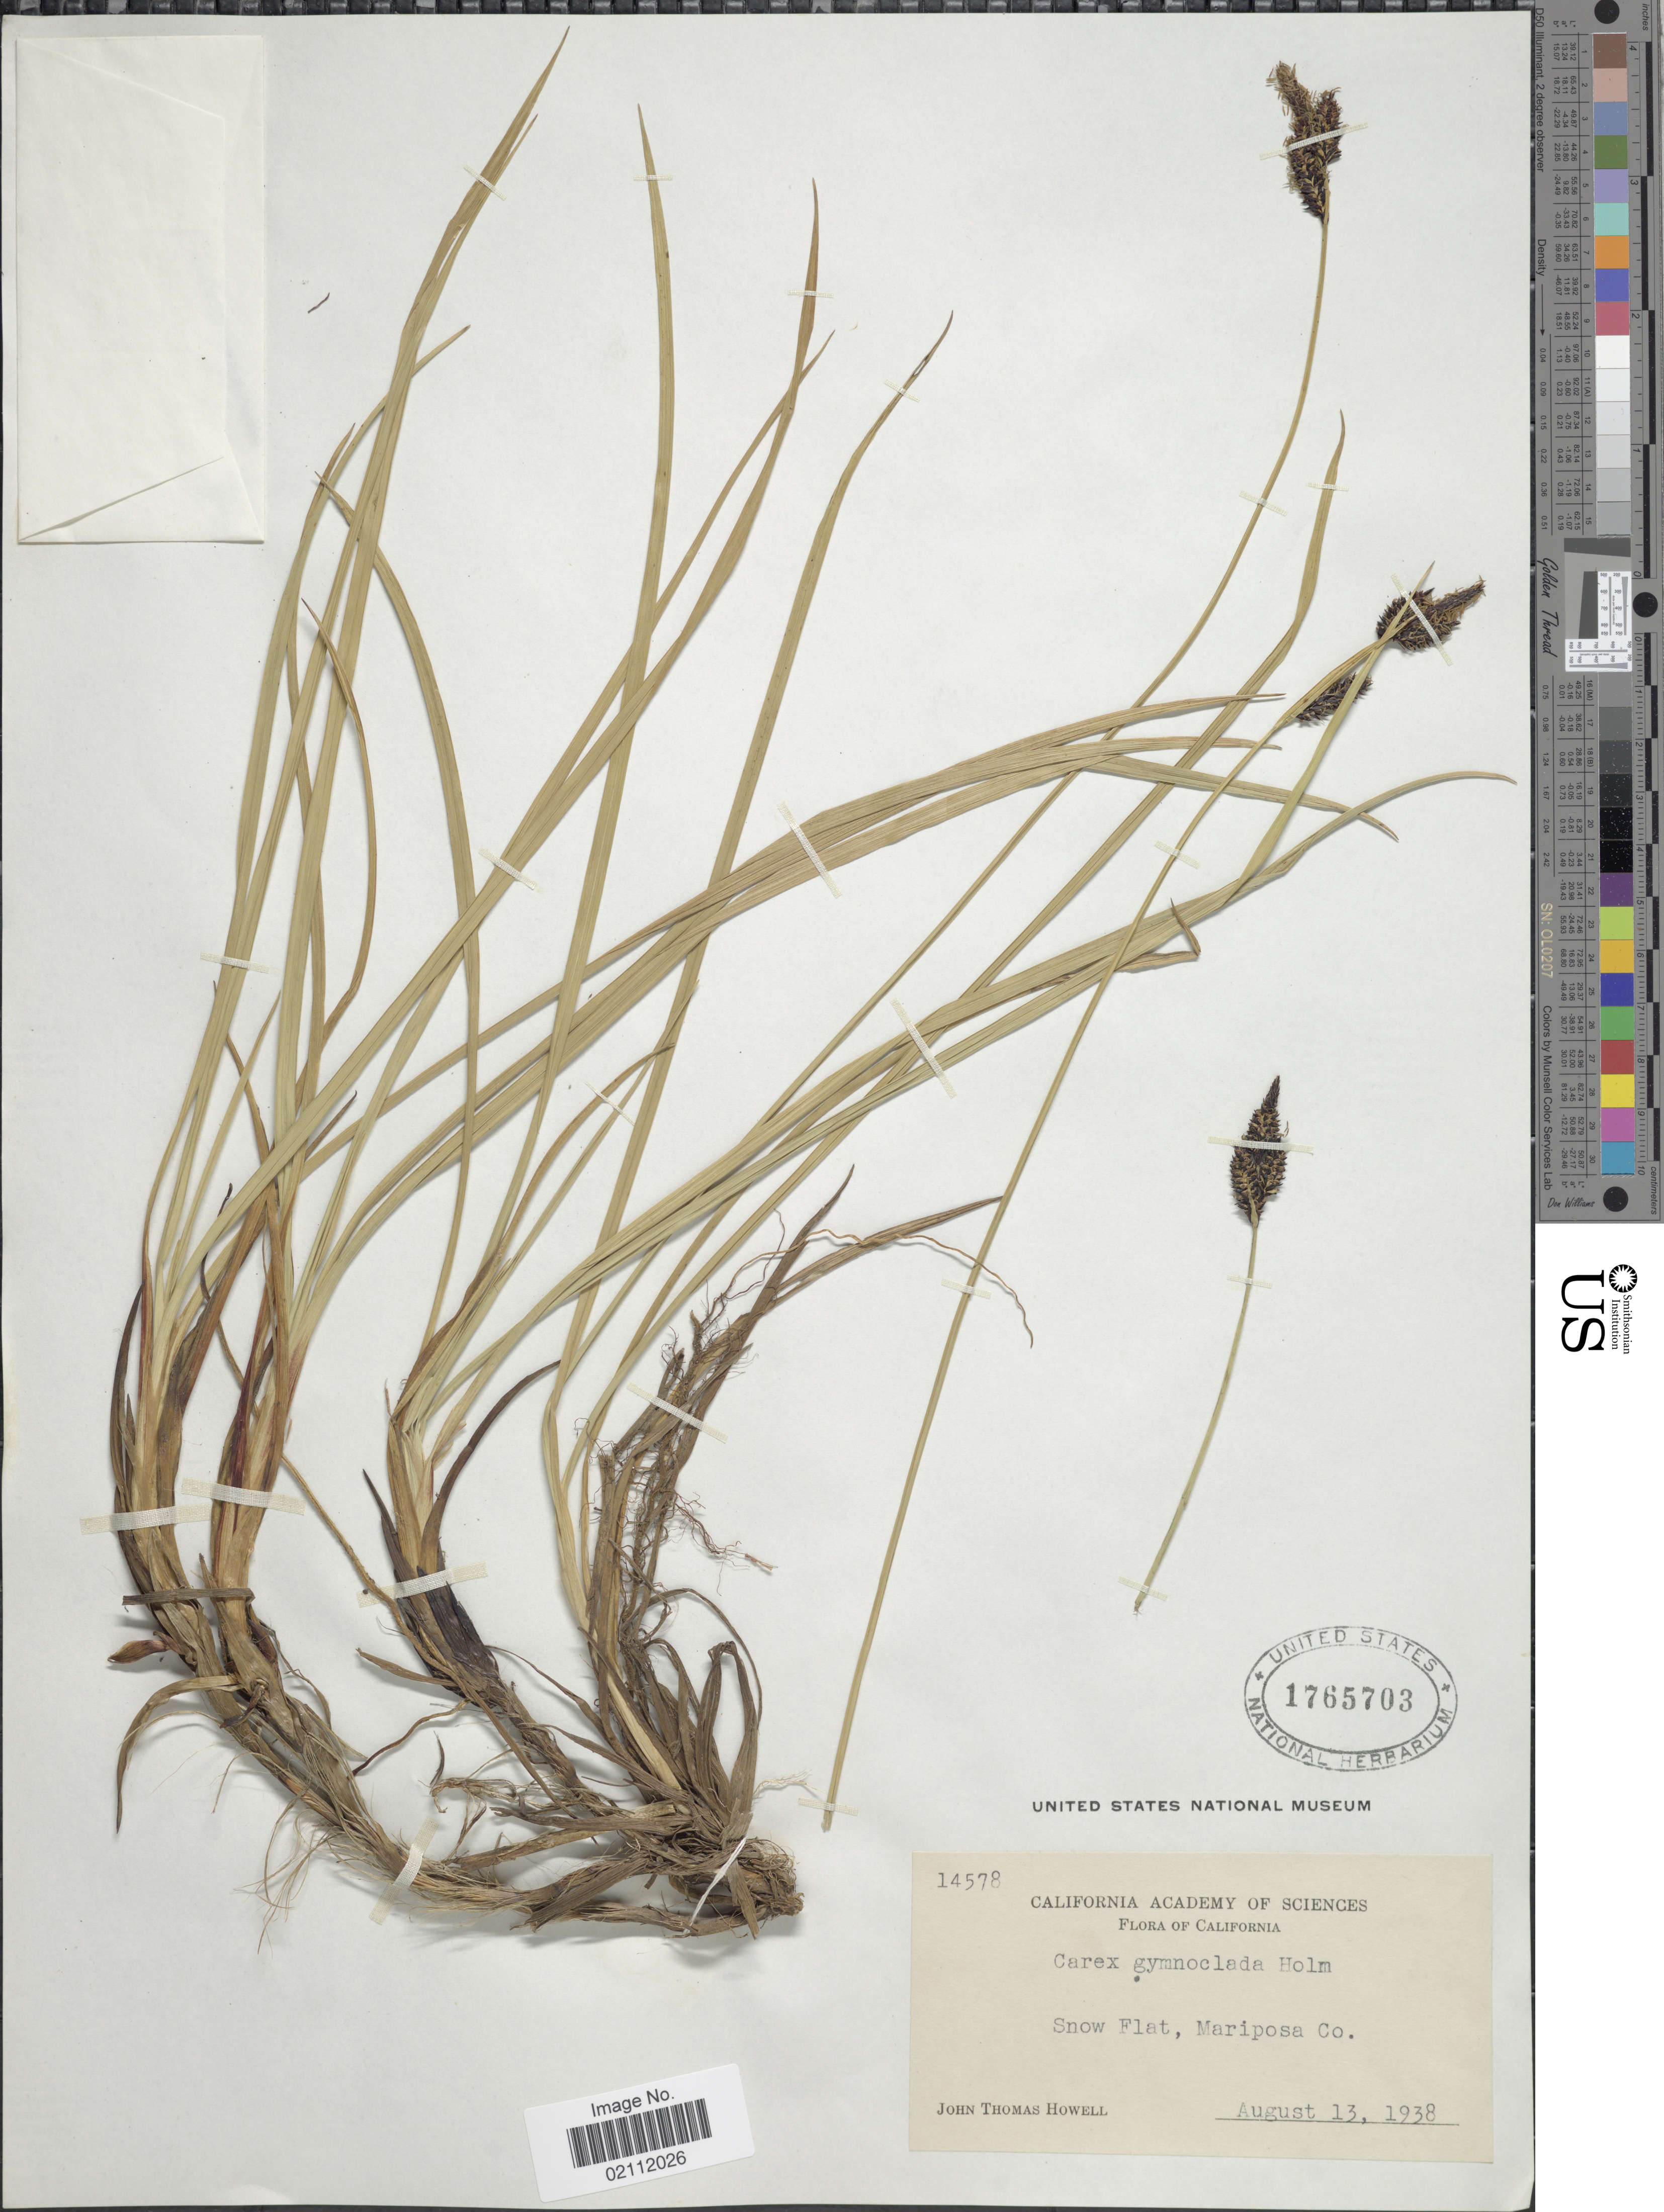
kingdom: Plantae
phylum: Tracheophyta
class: Liliopsida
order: Poales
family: Cyperaceae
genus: Carex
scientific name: Carex scopulorum var. bracteosa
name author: (L.H. Bailey) F.J. Herm.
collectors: J. T. Howell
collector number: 14578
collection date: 1938-08-13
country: United States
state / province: California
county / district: Mariposa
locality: Snow Flat, Mariposa Co.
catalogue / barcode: US 1765703